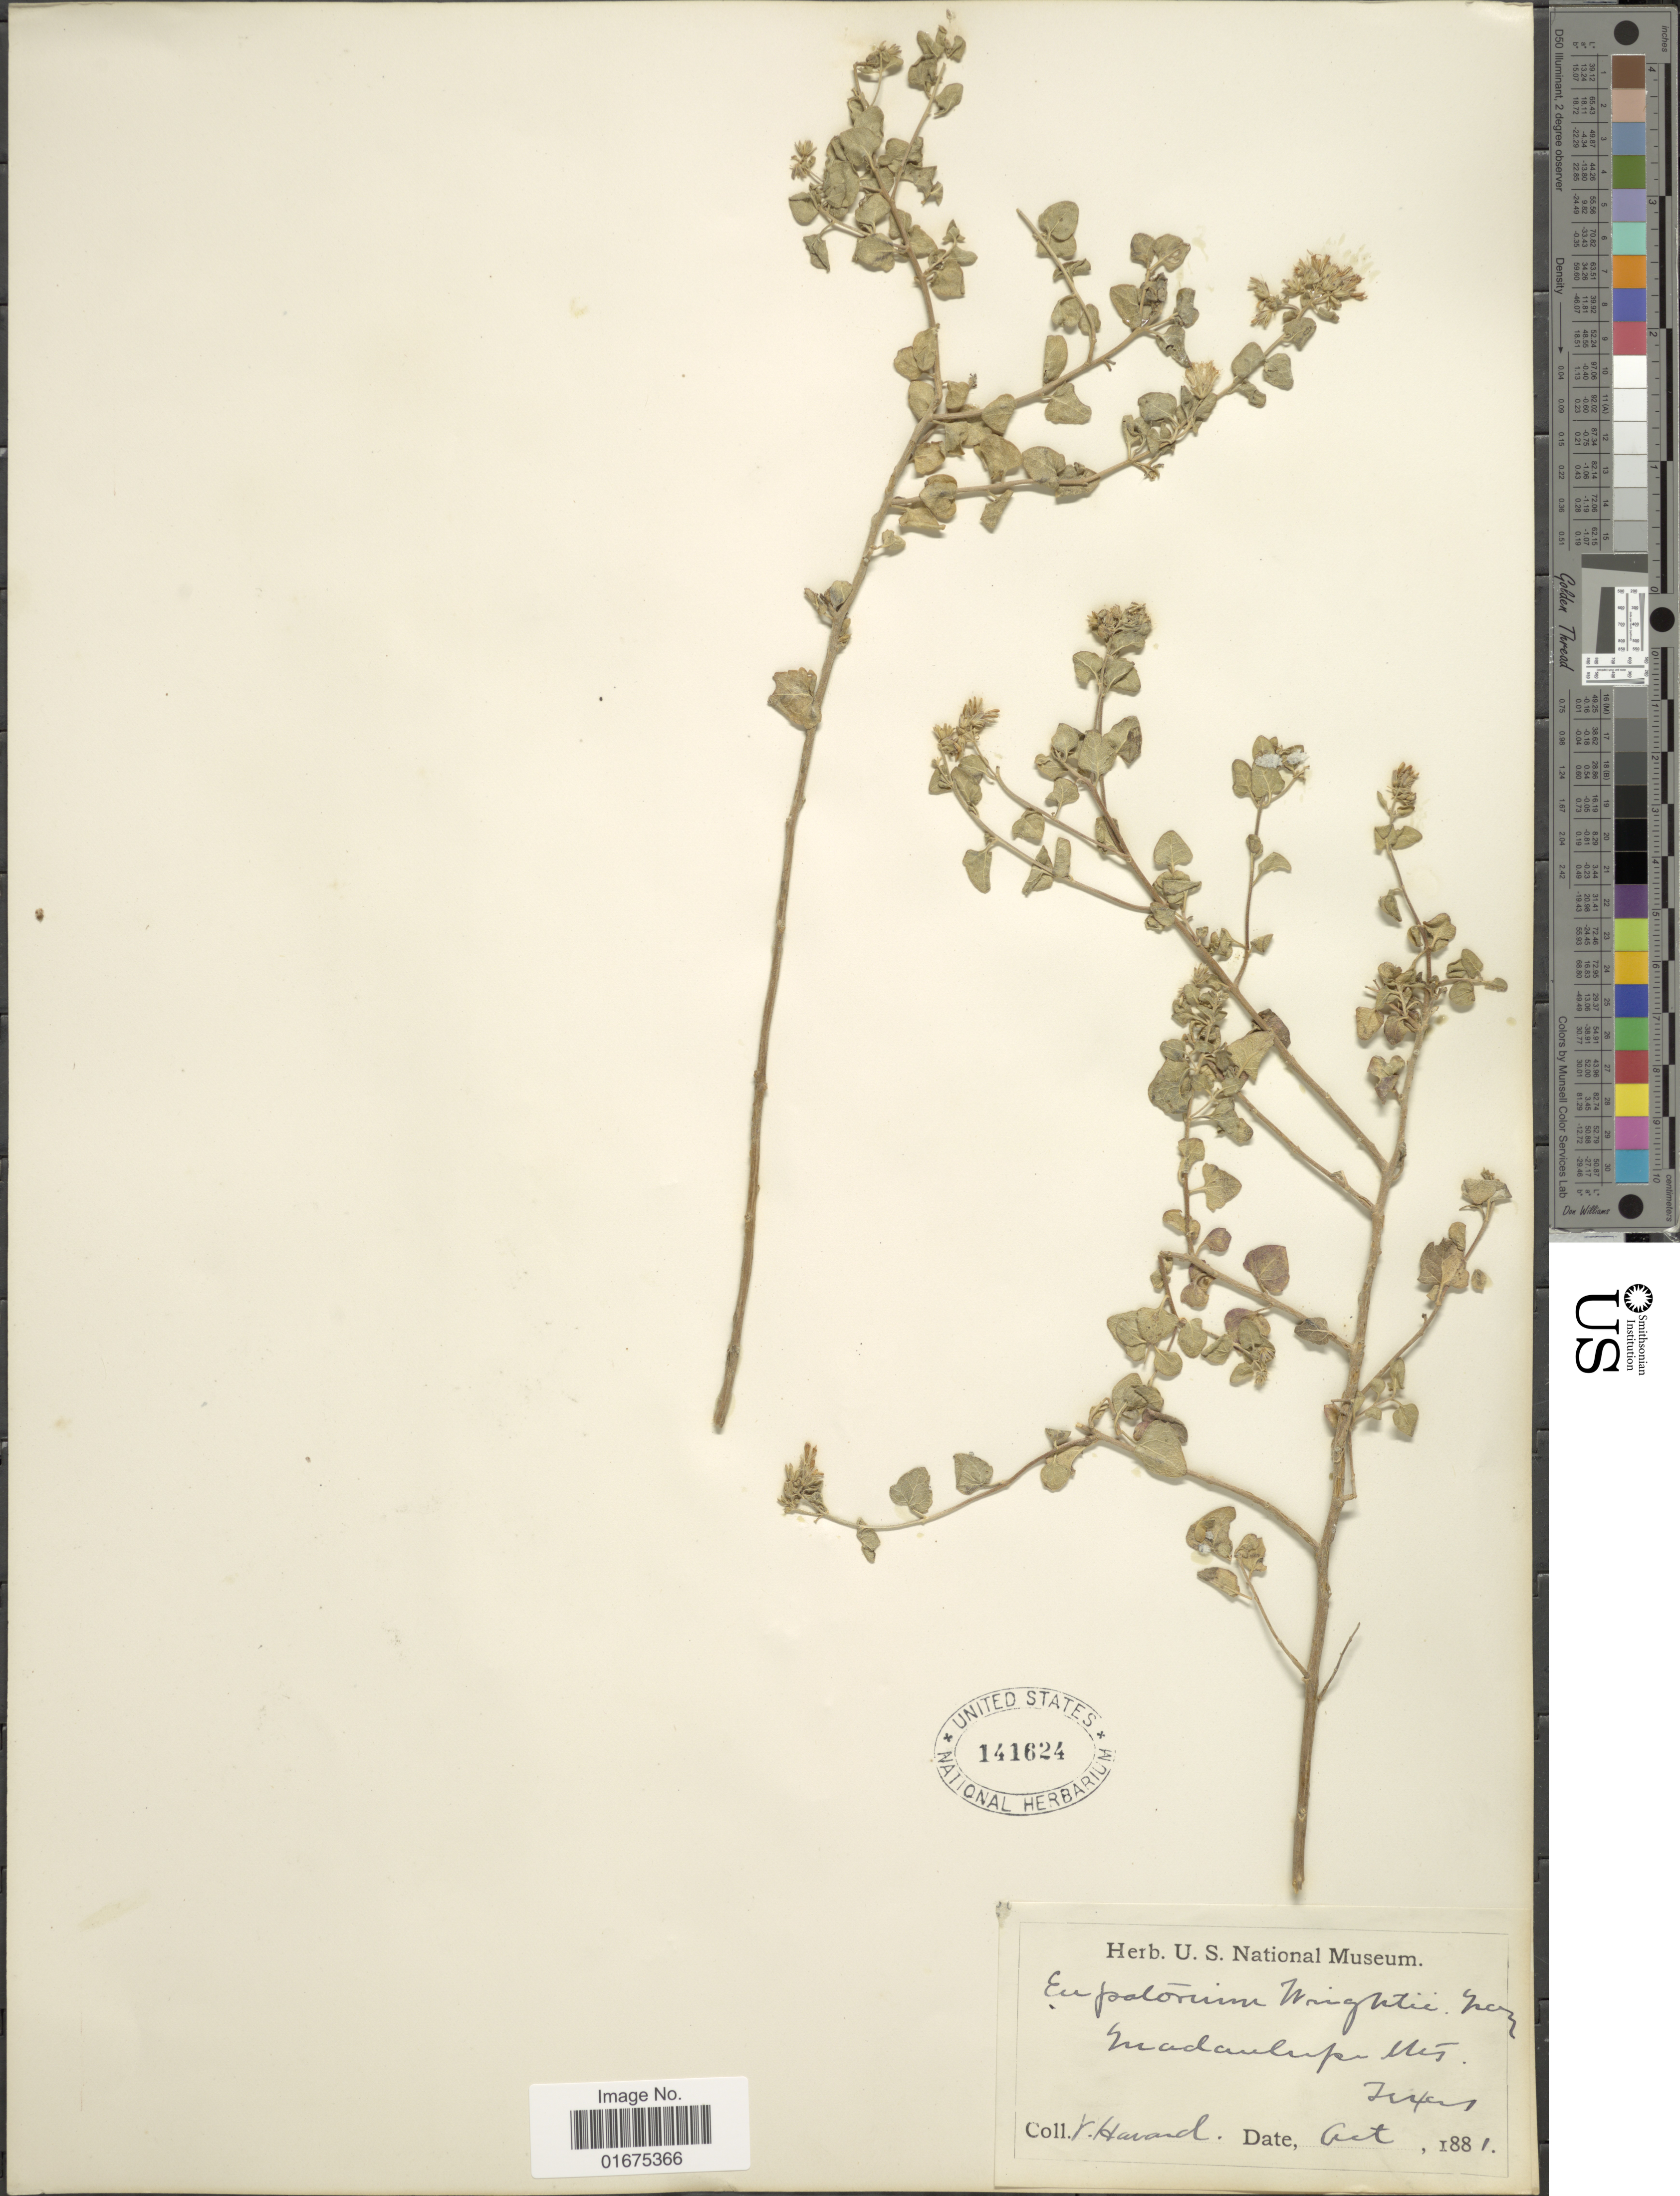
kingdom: Plantae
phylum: Tracheophyta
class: Magnoliopsida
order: Asterales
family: Asteraceae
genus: Ageratina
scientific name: Ageratina wrightii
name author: (A. Gray) R.M. King & H. Rob.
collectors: V. Howard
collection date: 1881-10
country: United States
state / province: Texas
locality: Guadaulupe Mts.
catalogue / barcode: US 141624